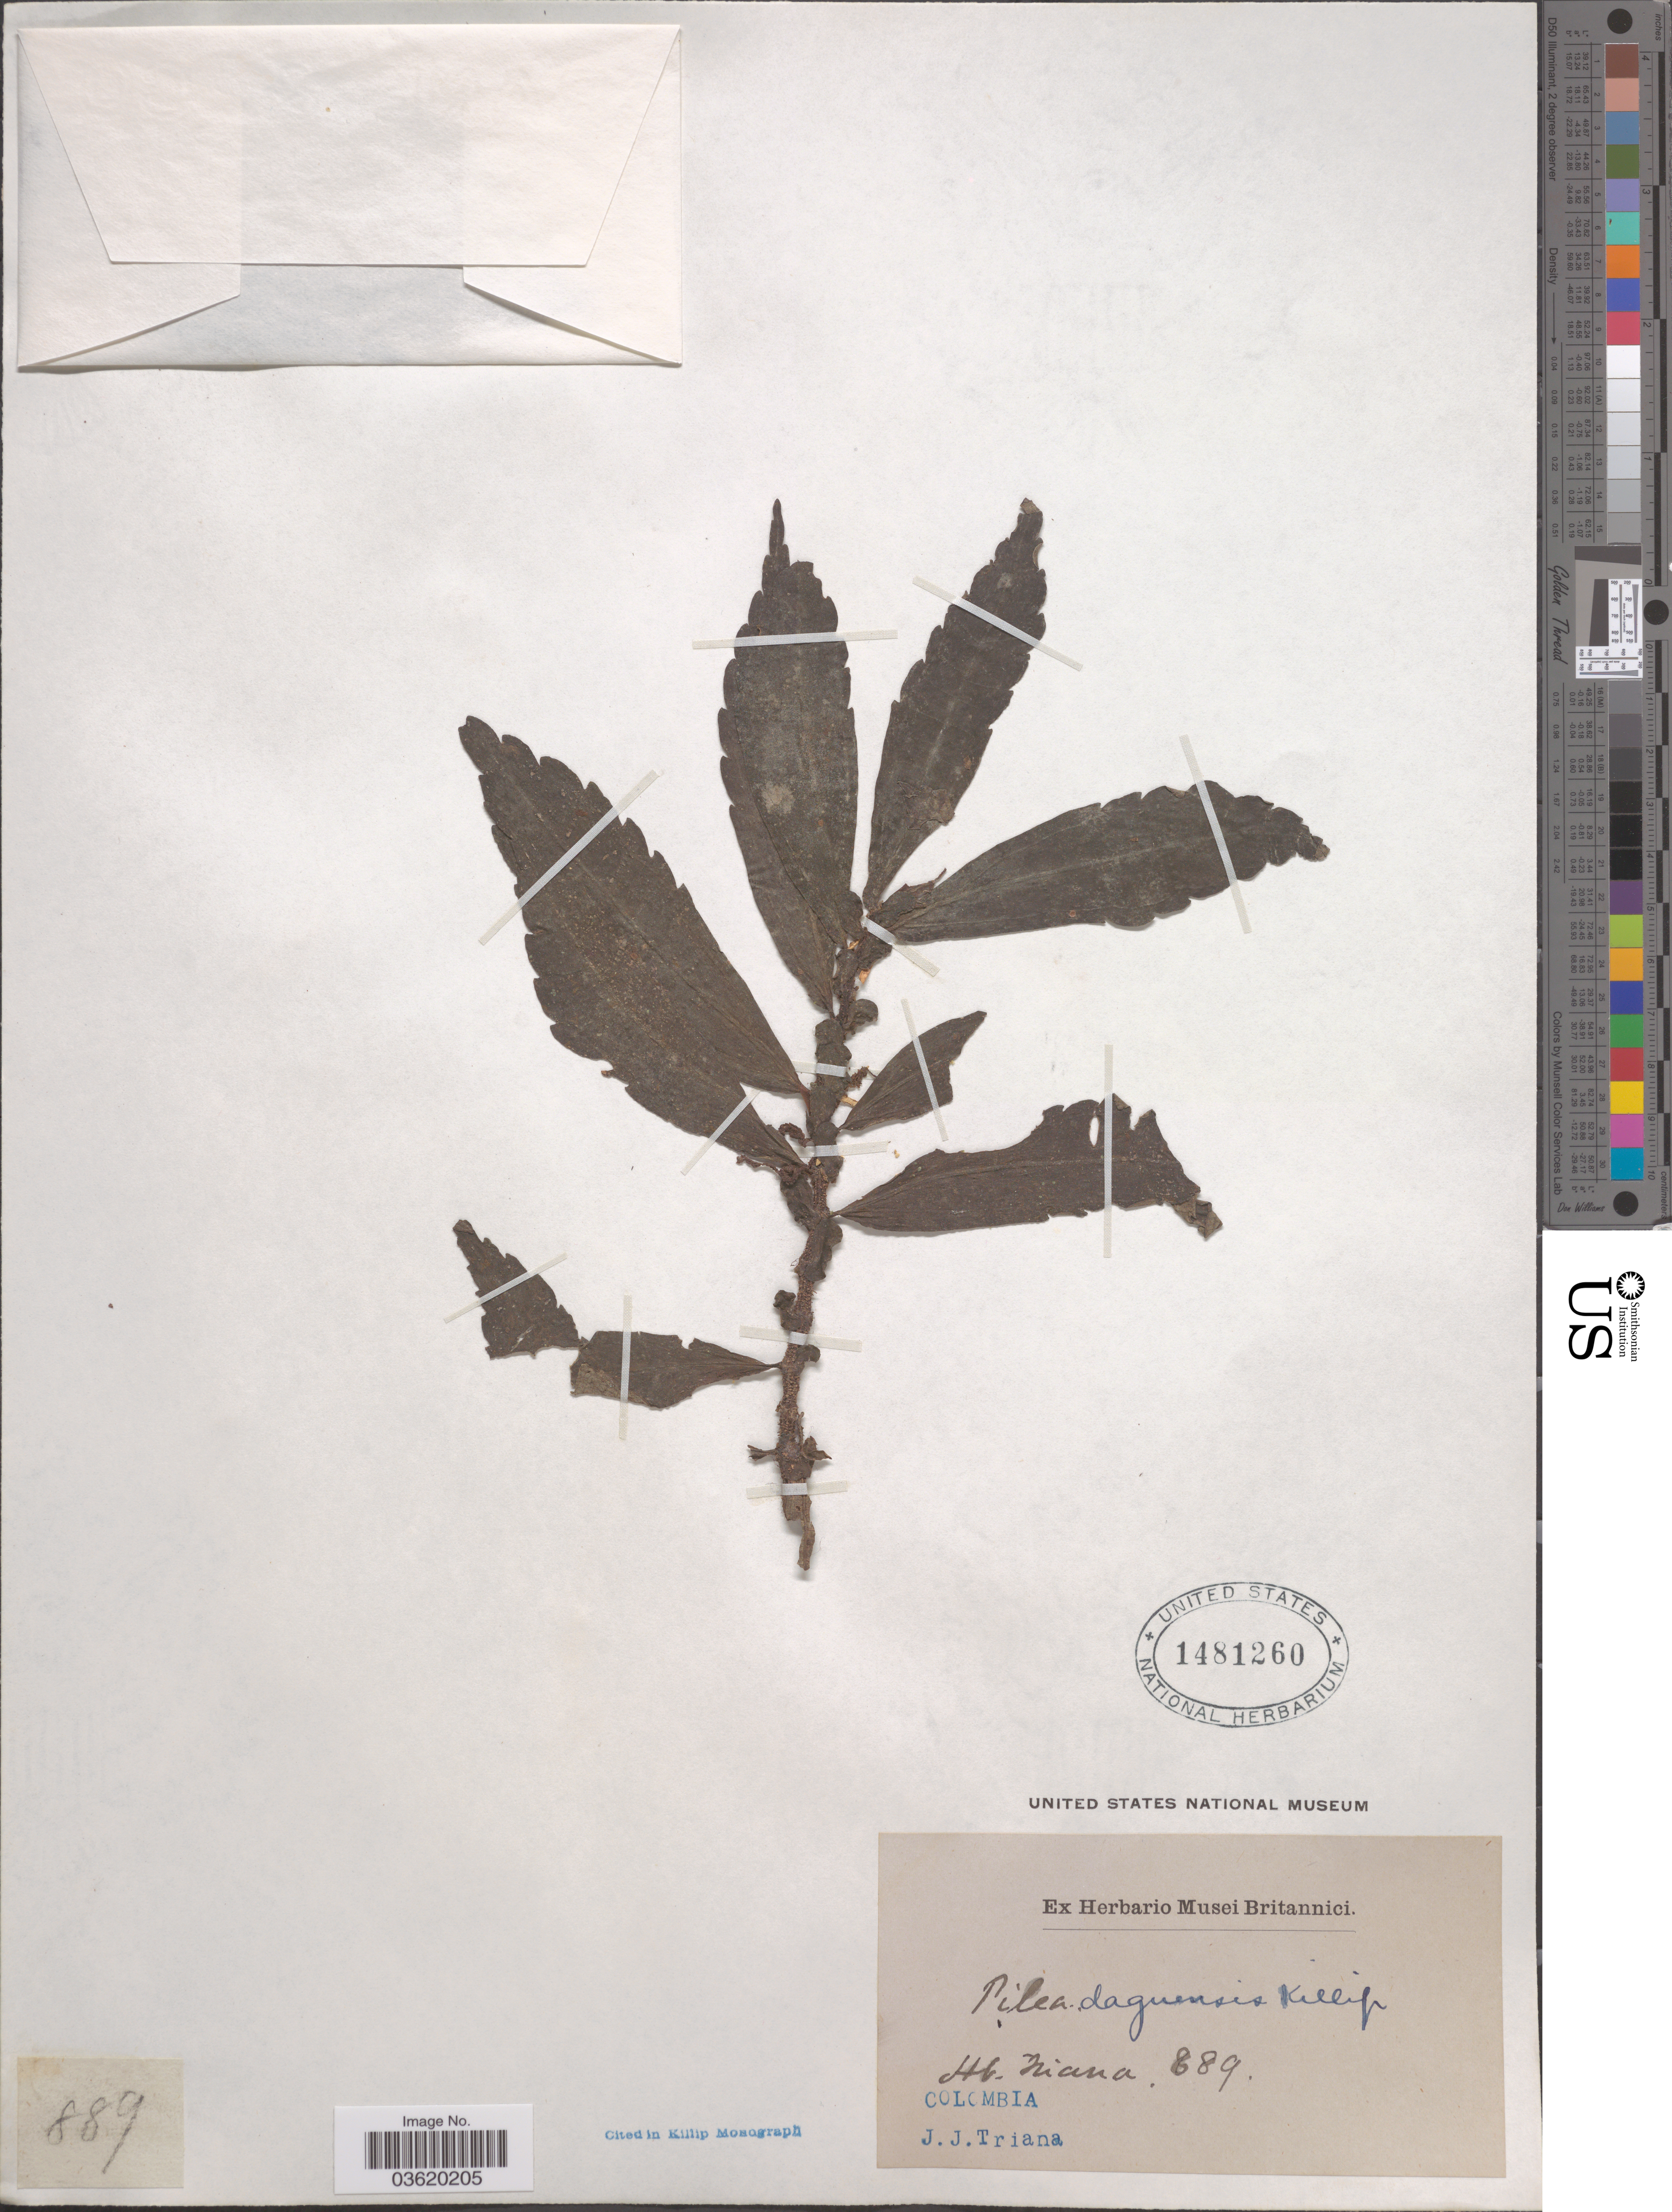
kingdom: Plantae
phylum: Tracheophyta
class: Magnoliopsida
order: Rosales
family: Urticaceae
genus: Pilea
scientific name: Pilea daguensis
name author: Killip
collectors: J. J. Triana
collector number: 889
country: Colombia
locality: Hb. Triana.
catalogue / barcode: US 1481260